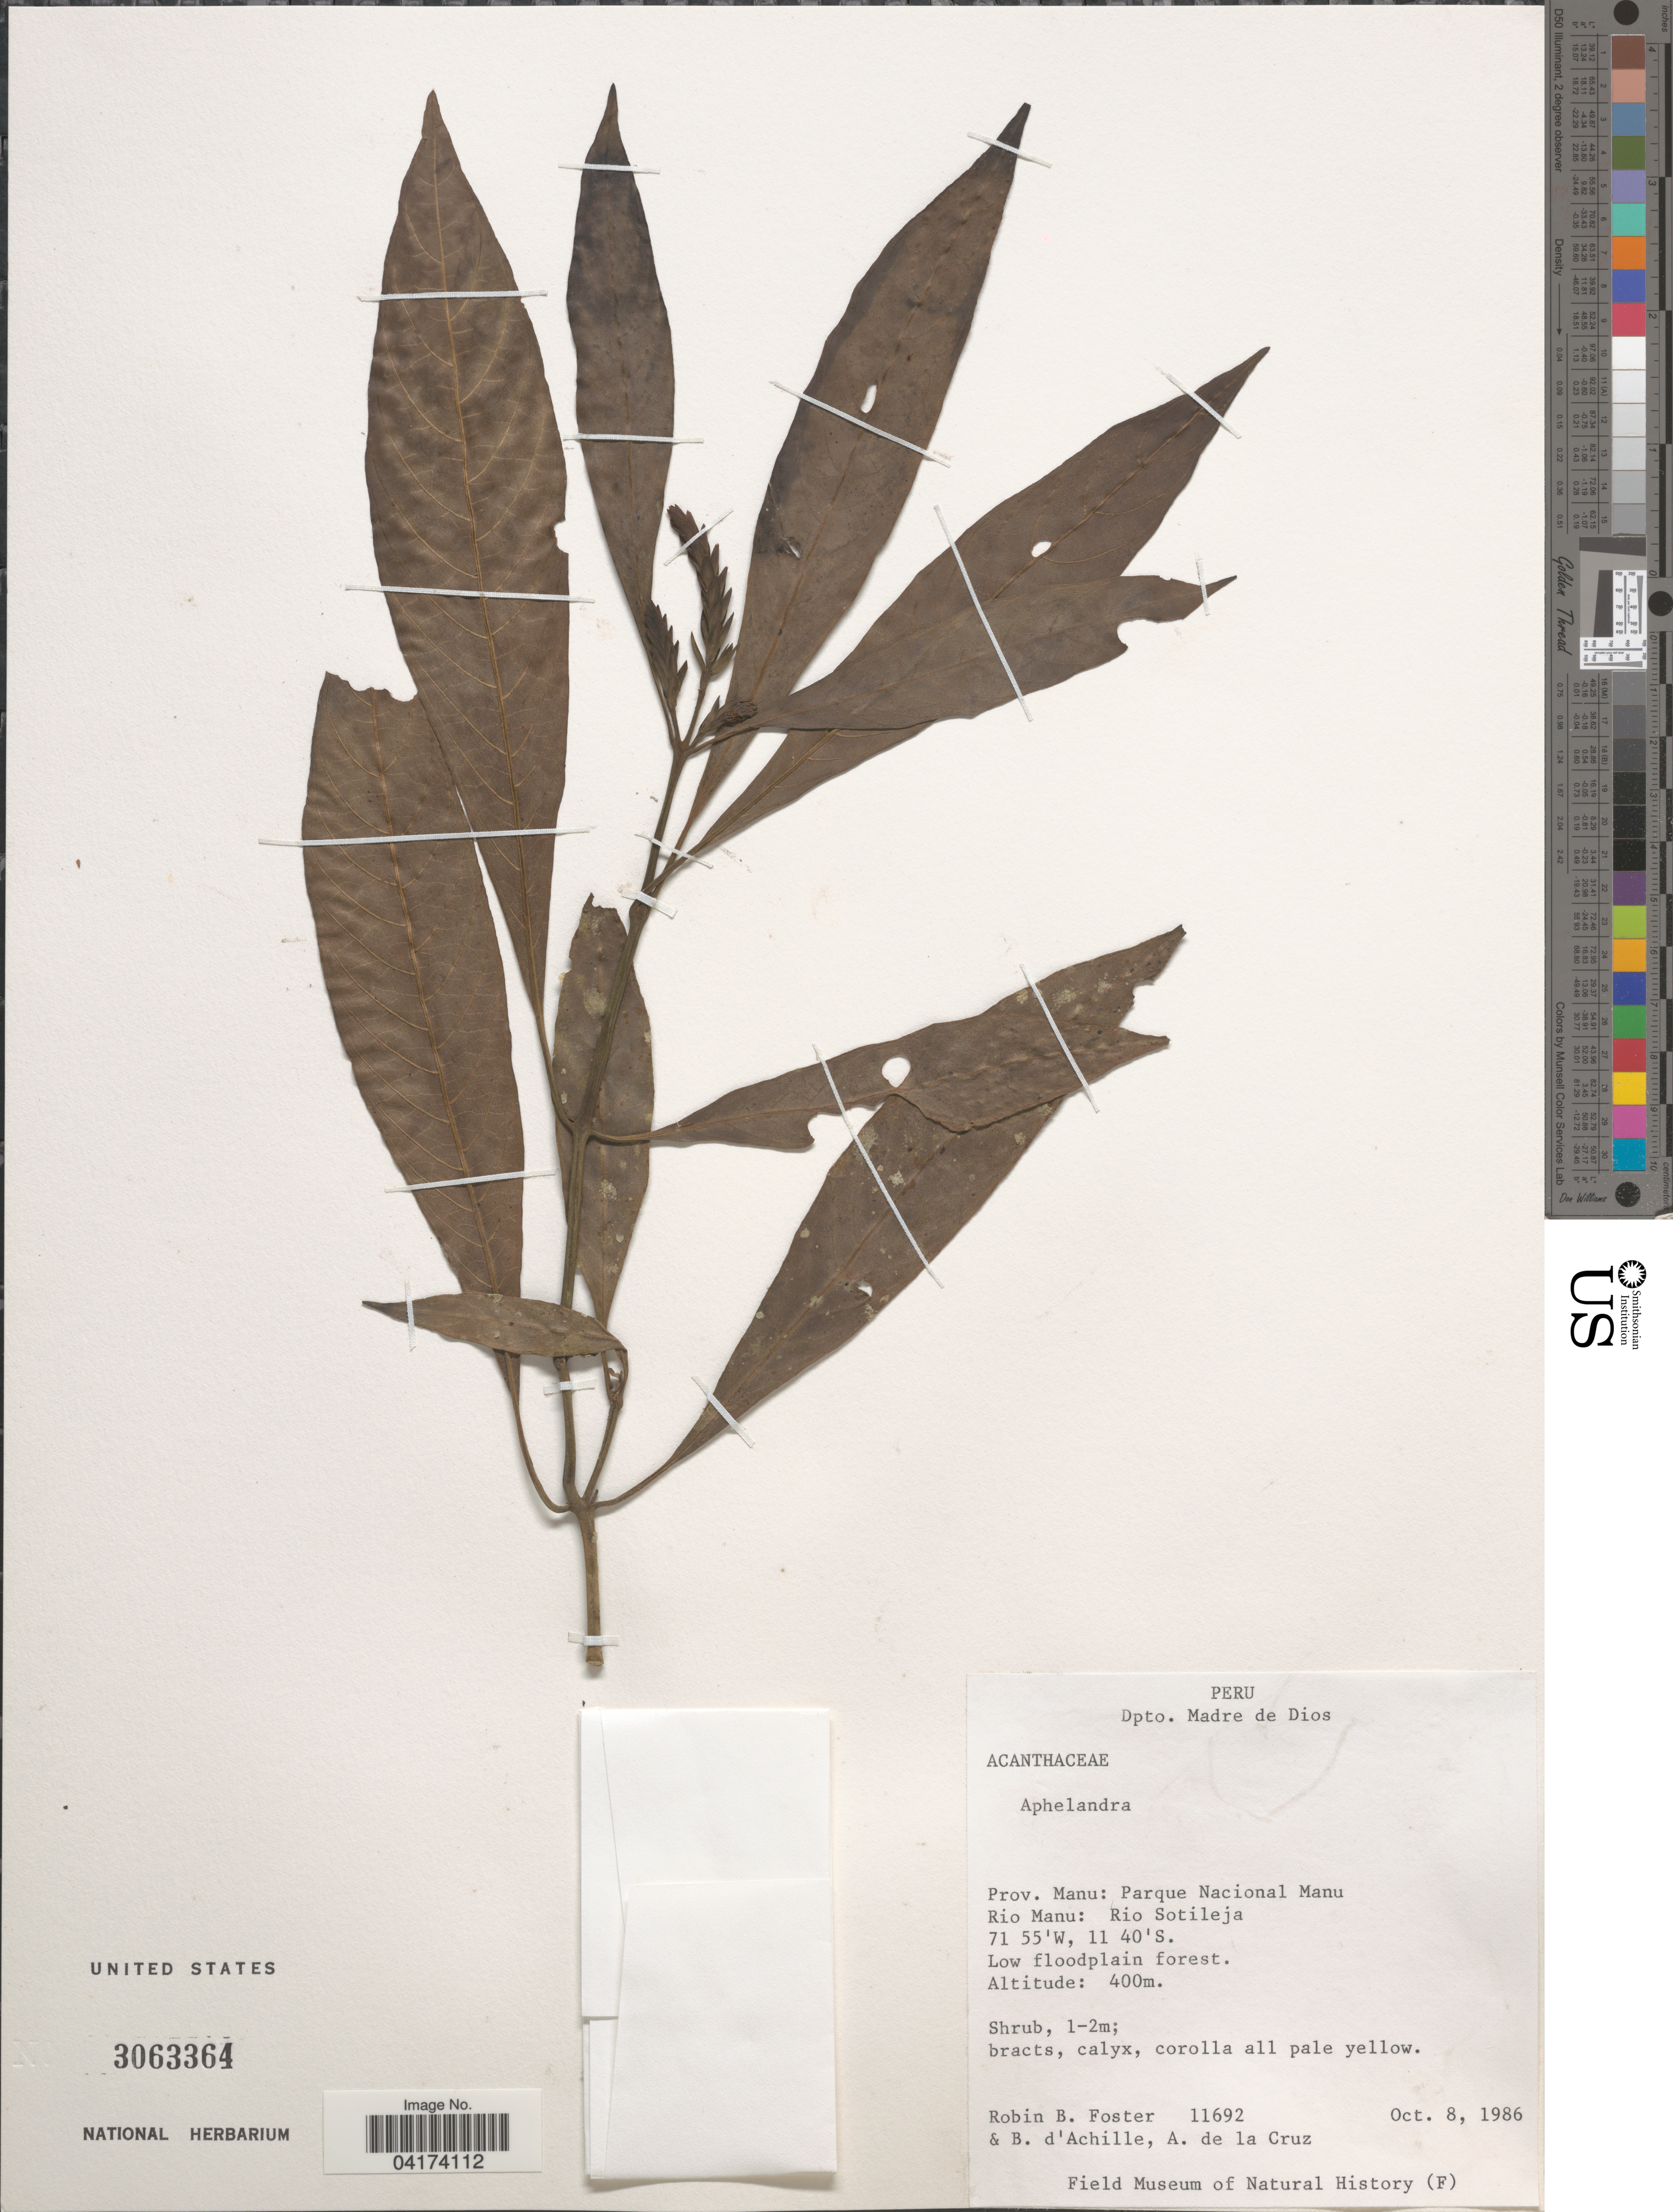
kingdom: Plantae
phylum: Tracheophyta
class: Magnoliopsida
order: Lamiales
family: Acanthaceae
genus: Aphelandra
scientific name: Aphelandra sp.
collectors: R. B. Foster, B. d'Achille & A. de la Cruz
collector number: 11692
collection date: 1986-10-08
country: Peru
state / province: Madre de Dios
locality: Dpto. Madre de Dios. Prov. Manu: Rio Sotileja.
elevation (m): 400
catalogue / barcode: US 3063364